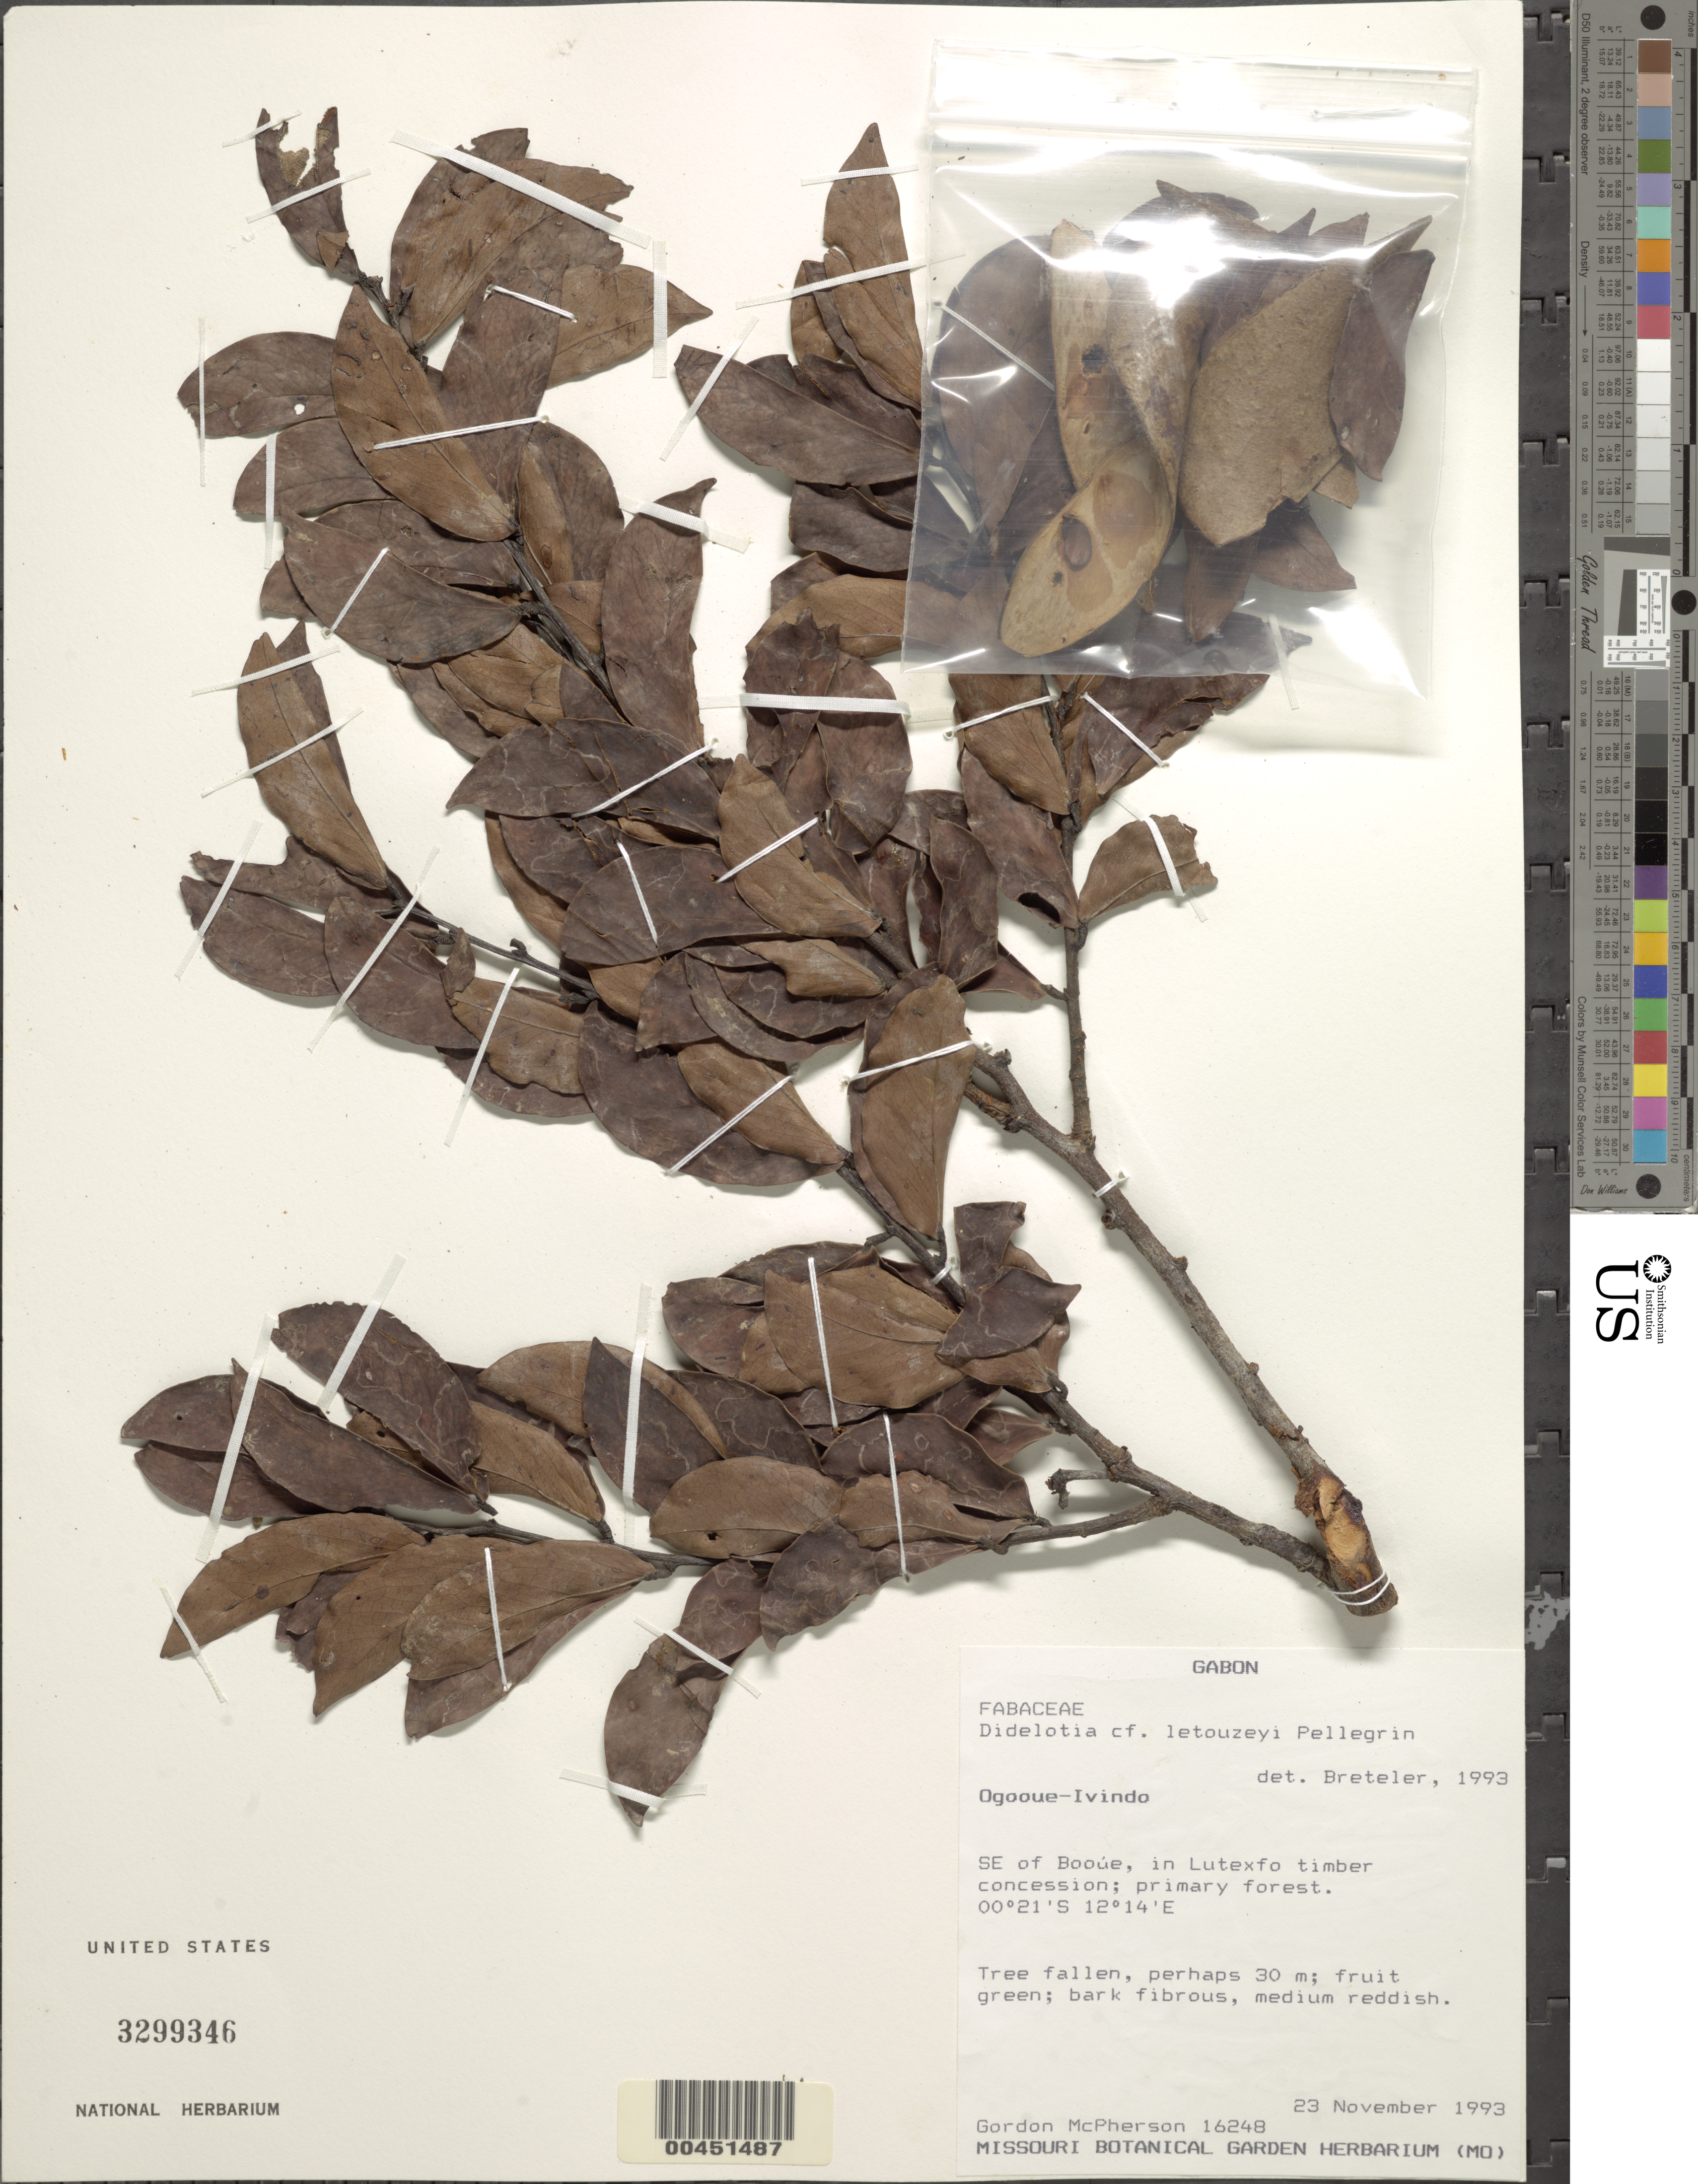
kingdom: Plantae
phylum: Tracheophyta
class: Magnoliopsida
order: Fabales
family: Fabaceae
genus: Didelotia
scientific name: Didelotia letouzeyi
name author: Pellegr.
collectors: G. D. McPherson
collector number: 16248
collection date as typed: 23 Nov 1993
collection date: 1993-11-23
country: Gabon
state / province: Ogooué-ivindo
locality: SE of Booue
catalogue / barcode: US 3299346